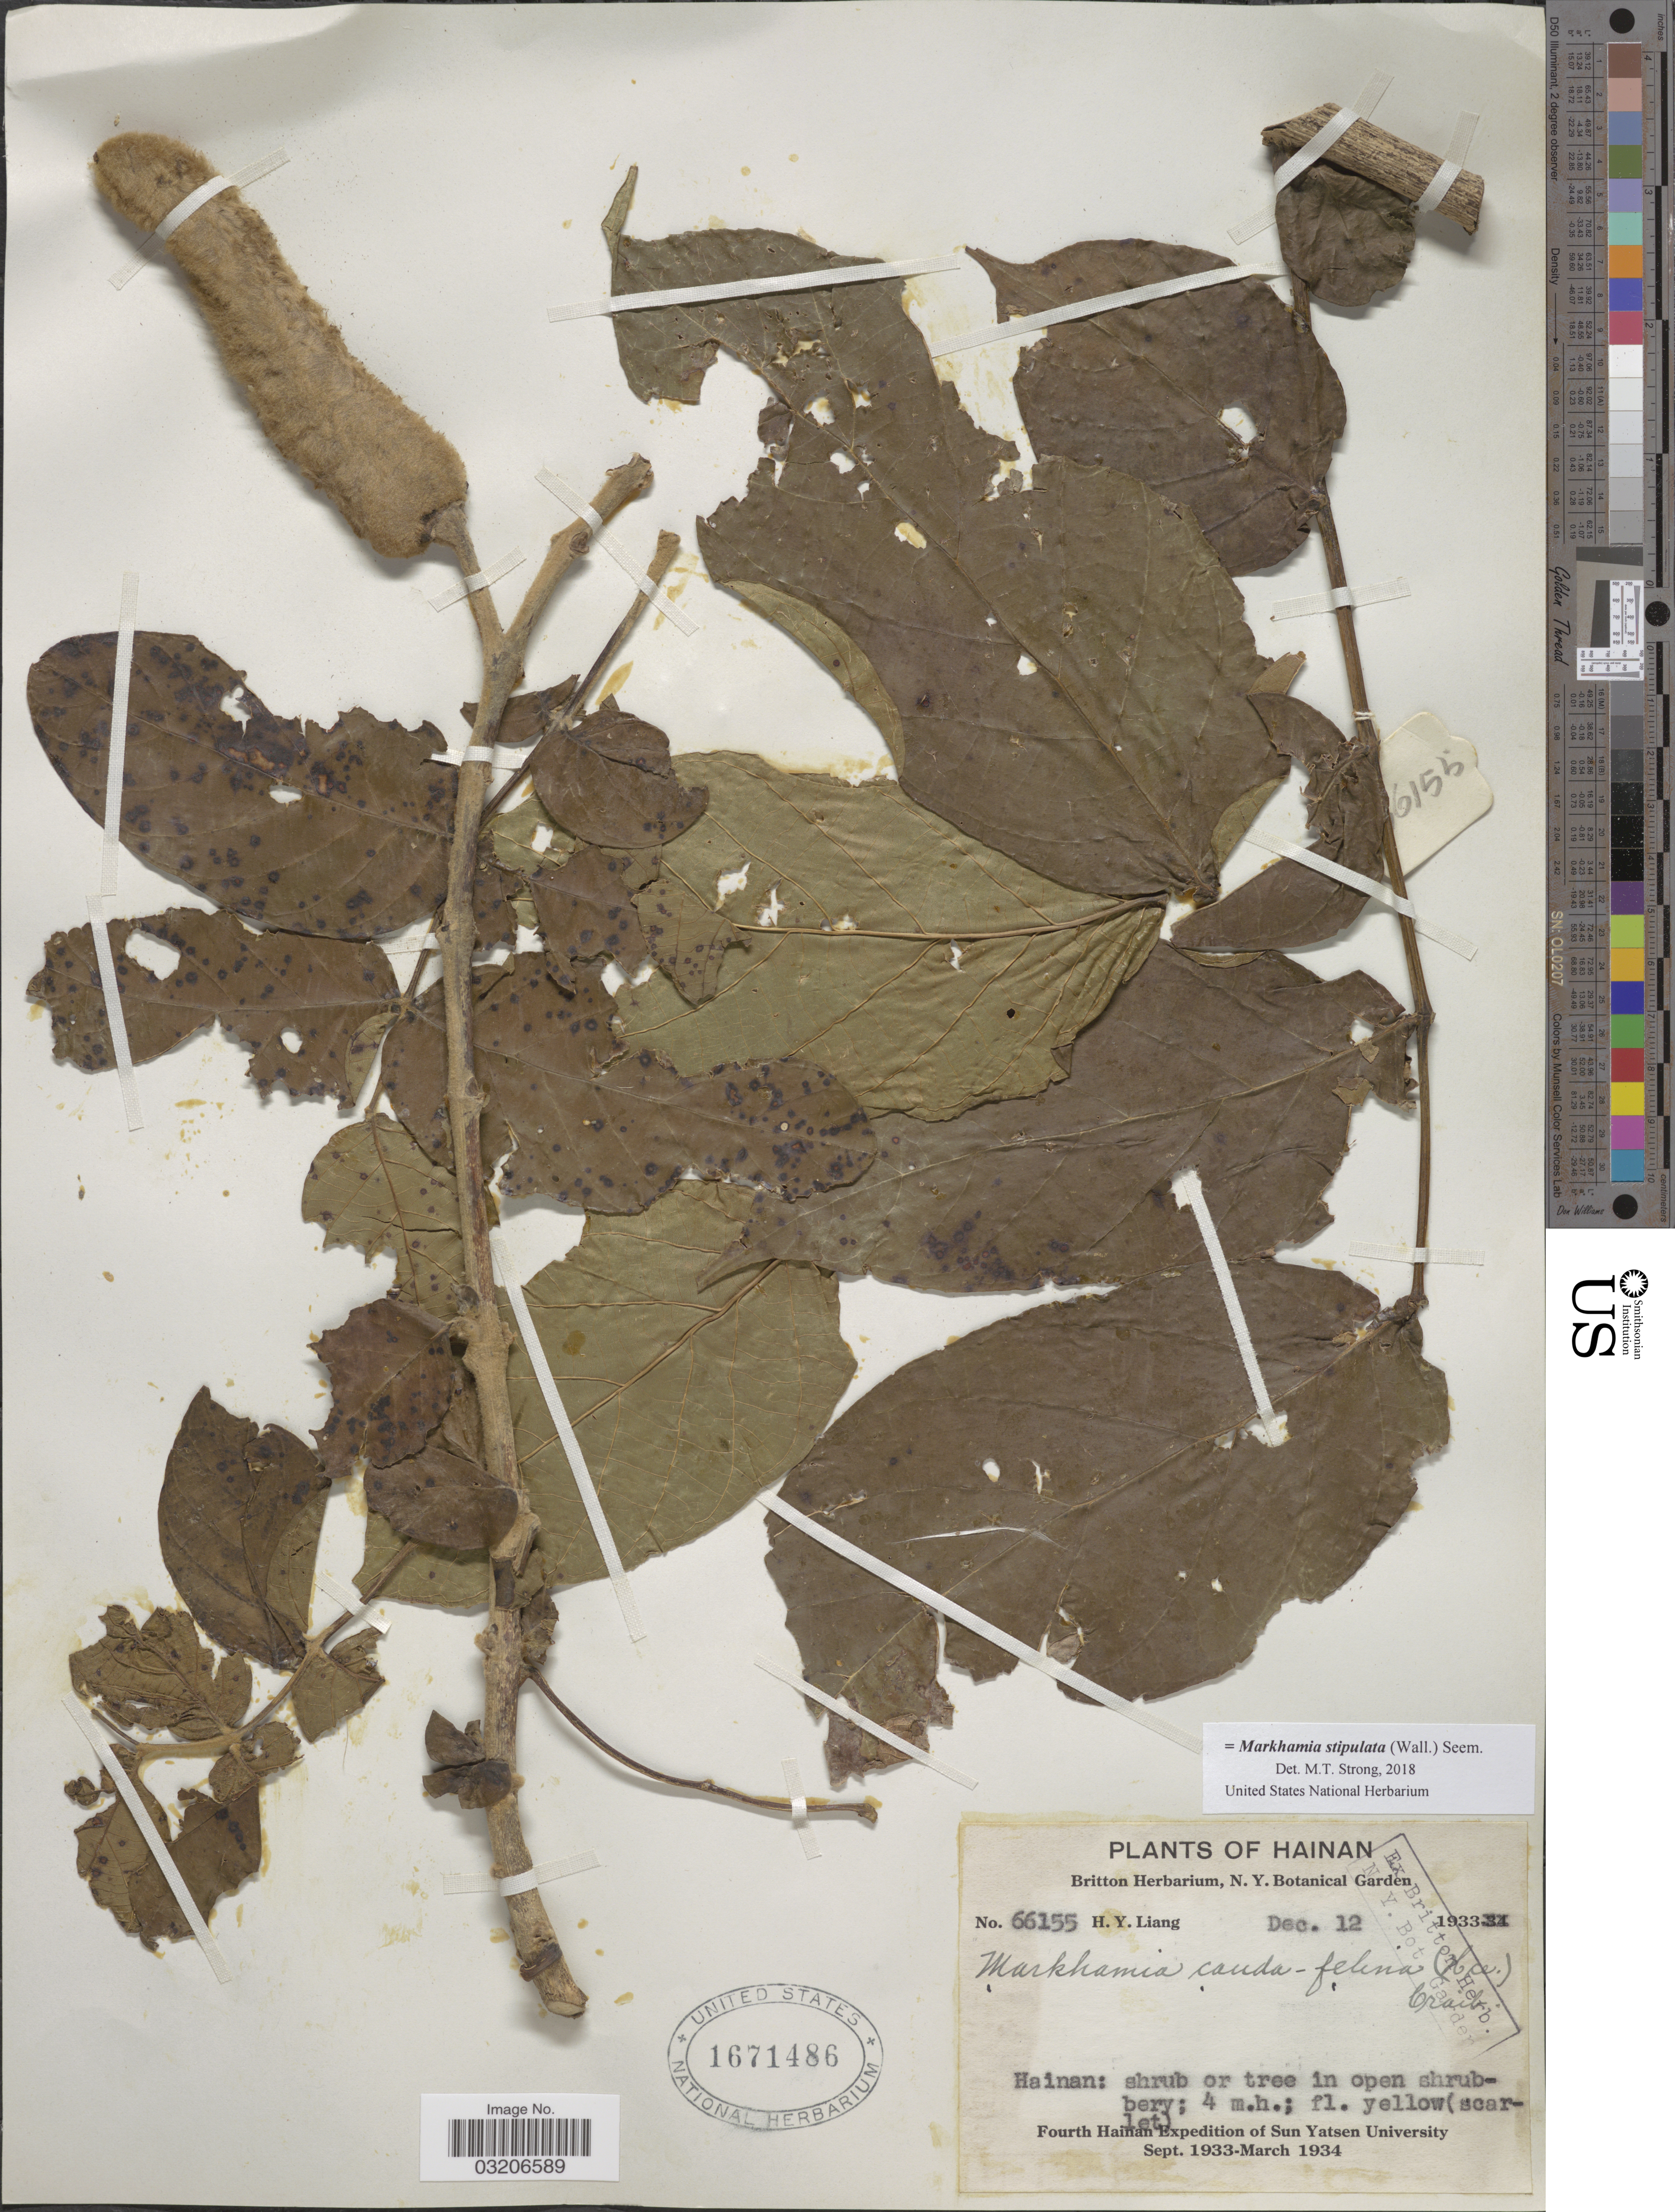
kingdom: Plantae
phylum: Tracheophyta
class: Magnoliopsida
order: Lamiales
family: Bignoniaceae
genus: Markhamia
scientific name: Markhamia stipulata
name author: (Wall.) Seem.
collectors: H. Y. Liang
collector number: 66155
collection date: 1933-12-12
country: China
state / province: Hainan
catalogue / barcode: US 1671486